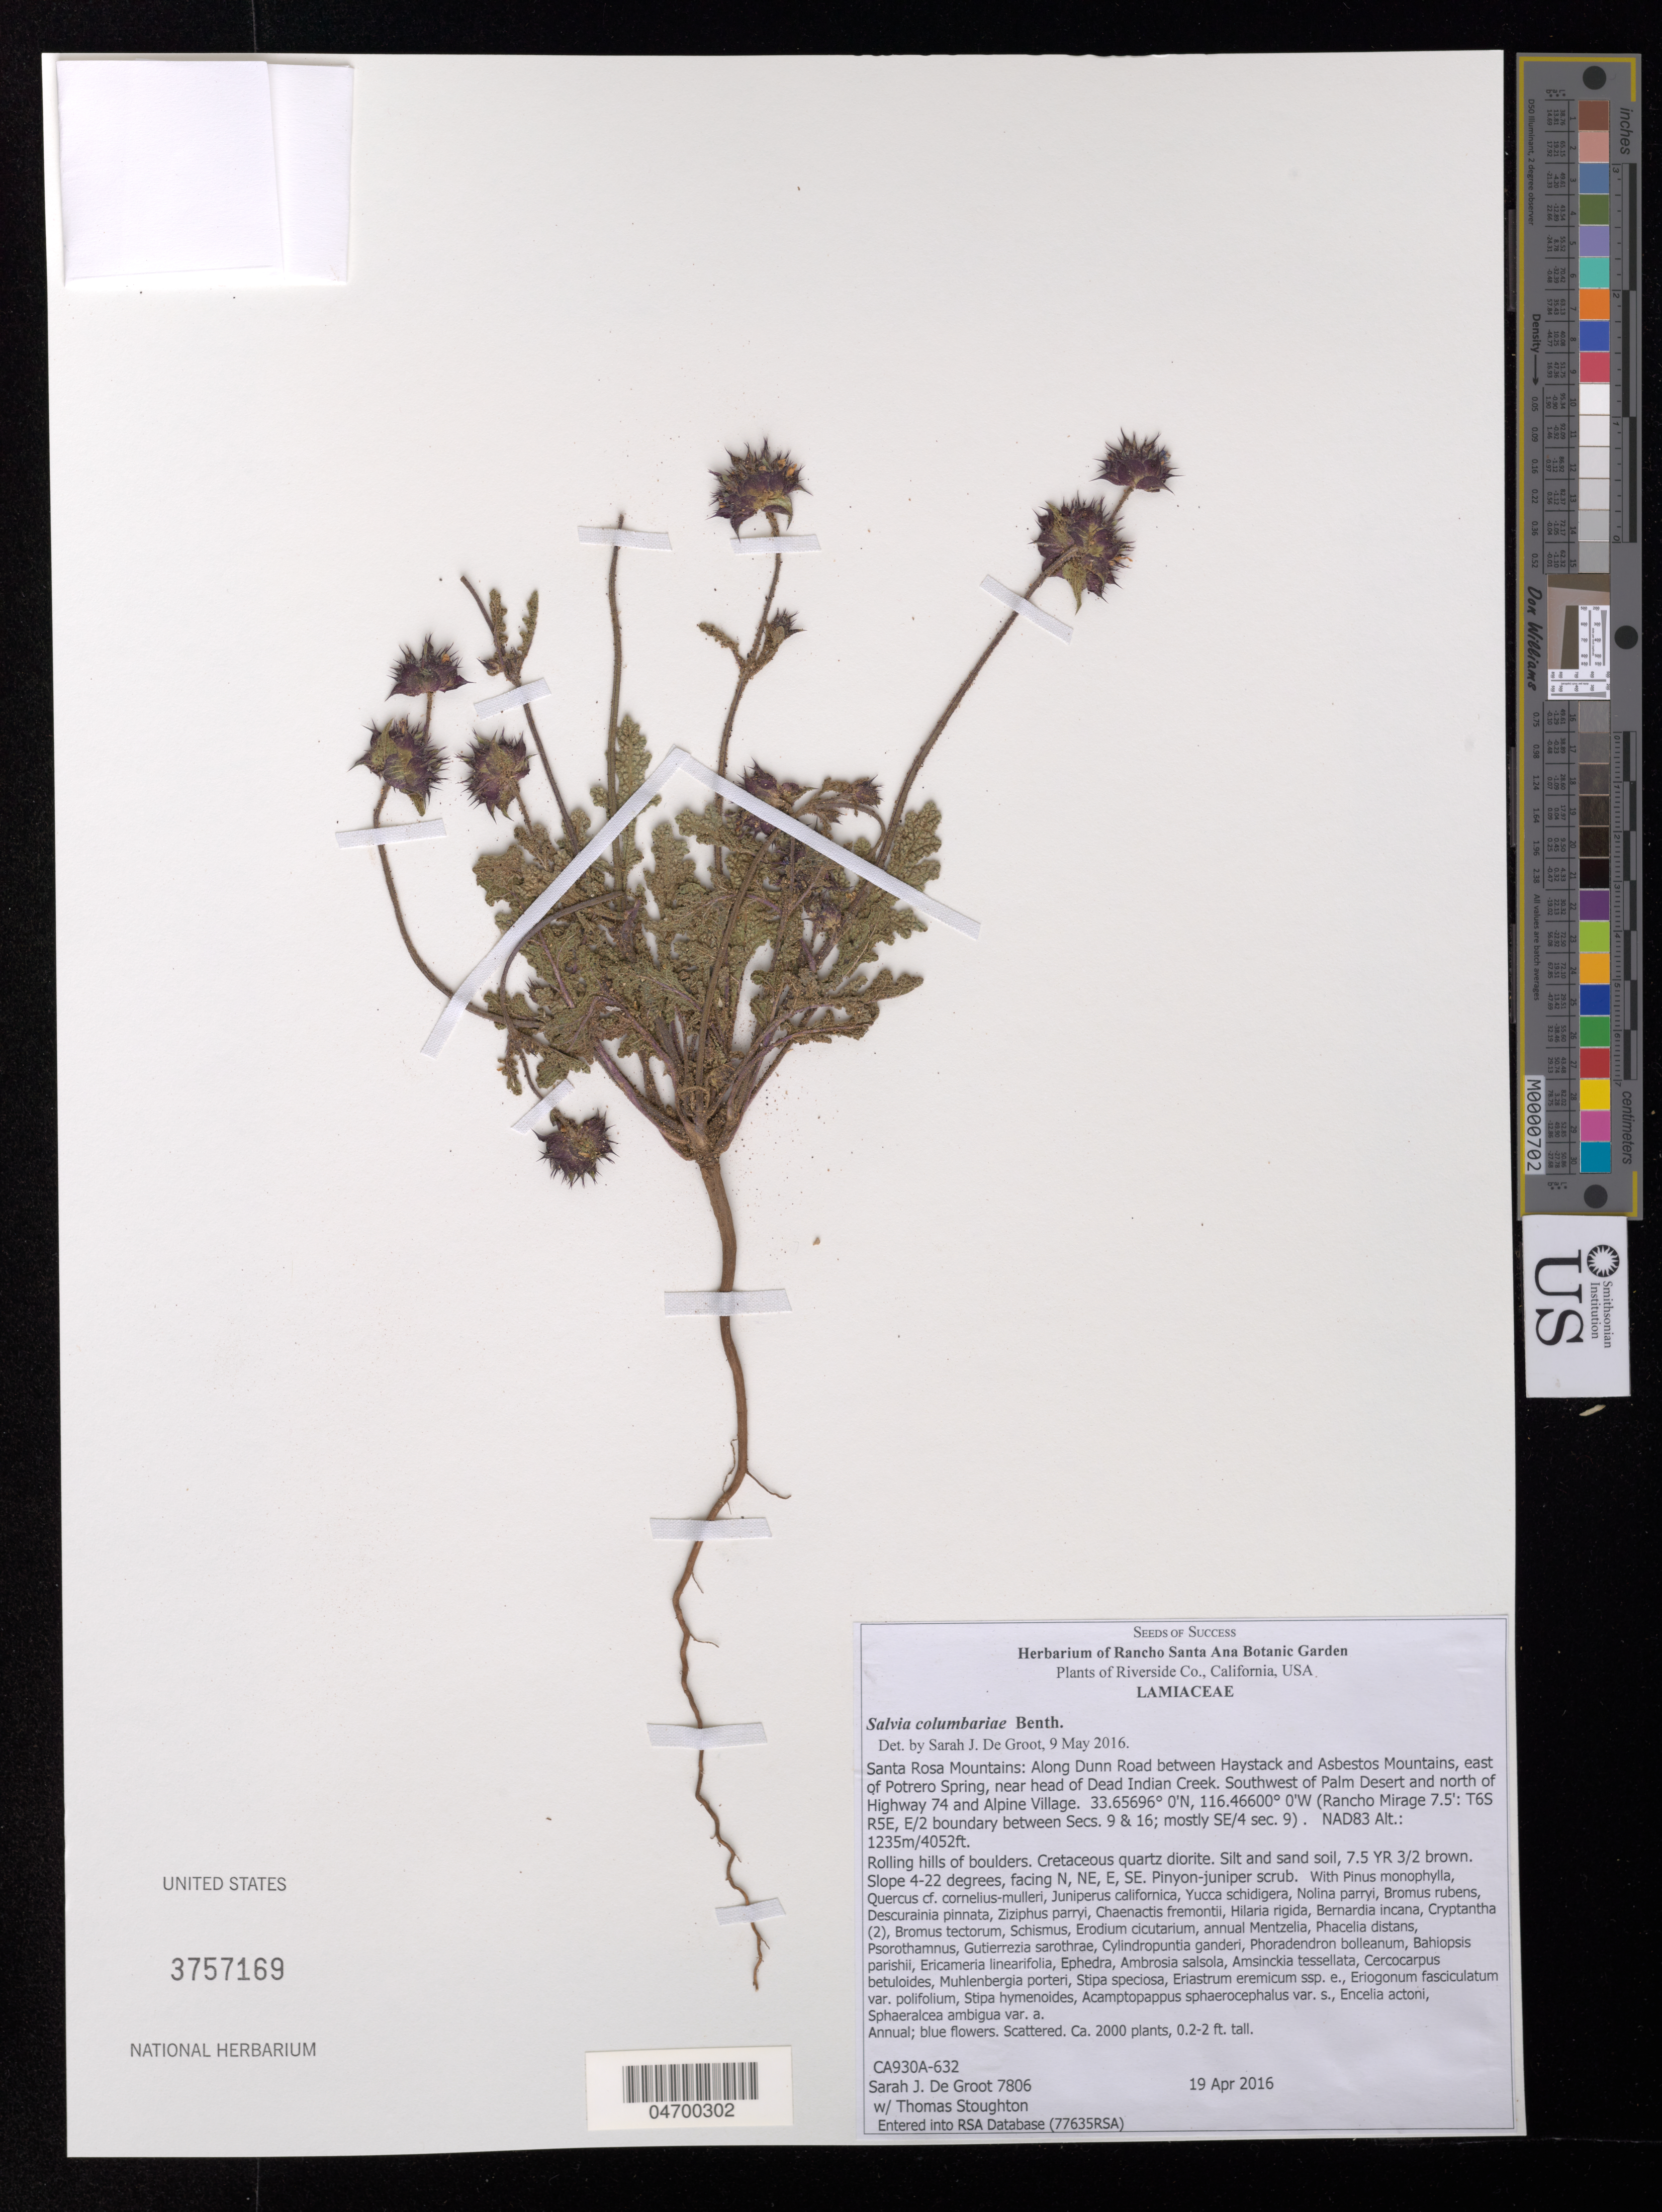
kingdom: Plantae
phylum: Tracheophyta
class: Magnoliopsida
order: Lamiales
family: Lamiaceae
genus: Salvia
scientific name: Salvia columbariae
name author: Benth.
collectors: S. De Groot & T. Stoughton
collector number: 7806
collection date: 2016-04-19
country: United States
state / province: California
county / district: Riverside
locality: Riverside Co. Santa Rosa Mountains: Along Dunn Road between Haystack and Asbestos Mountains, east of Potrero Springs, near head of Dead Indian Creek. Southwest of Palm Desert and north of Highway 74 and Alpine Village. (Rancho Mirage 7.5': T6S R5E, E/2 boundary between Secs. 9 & 16; mostly SE/4 sec. 9).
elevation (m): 1235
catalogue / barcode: US 3757169